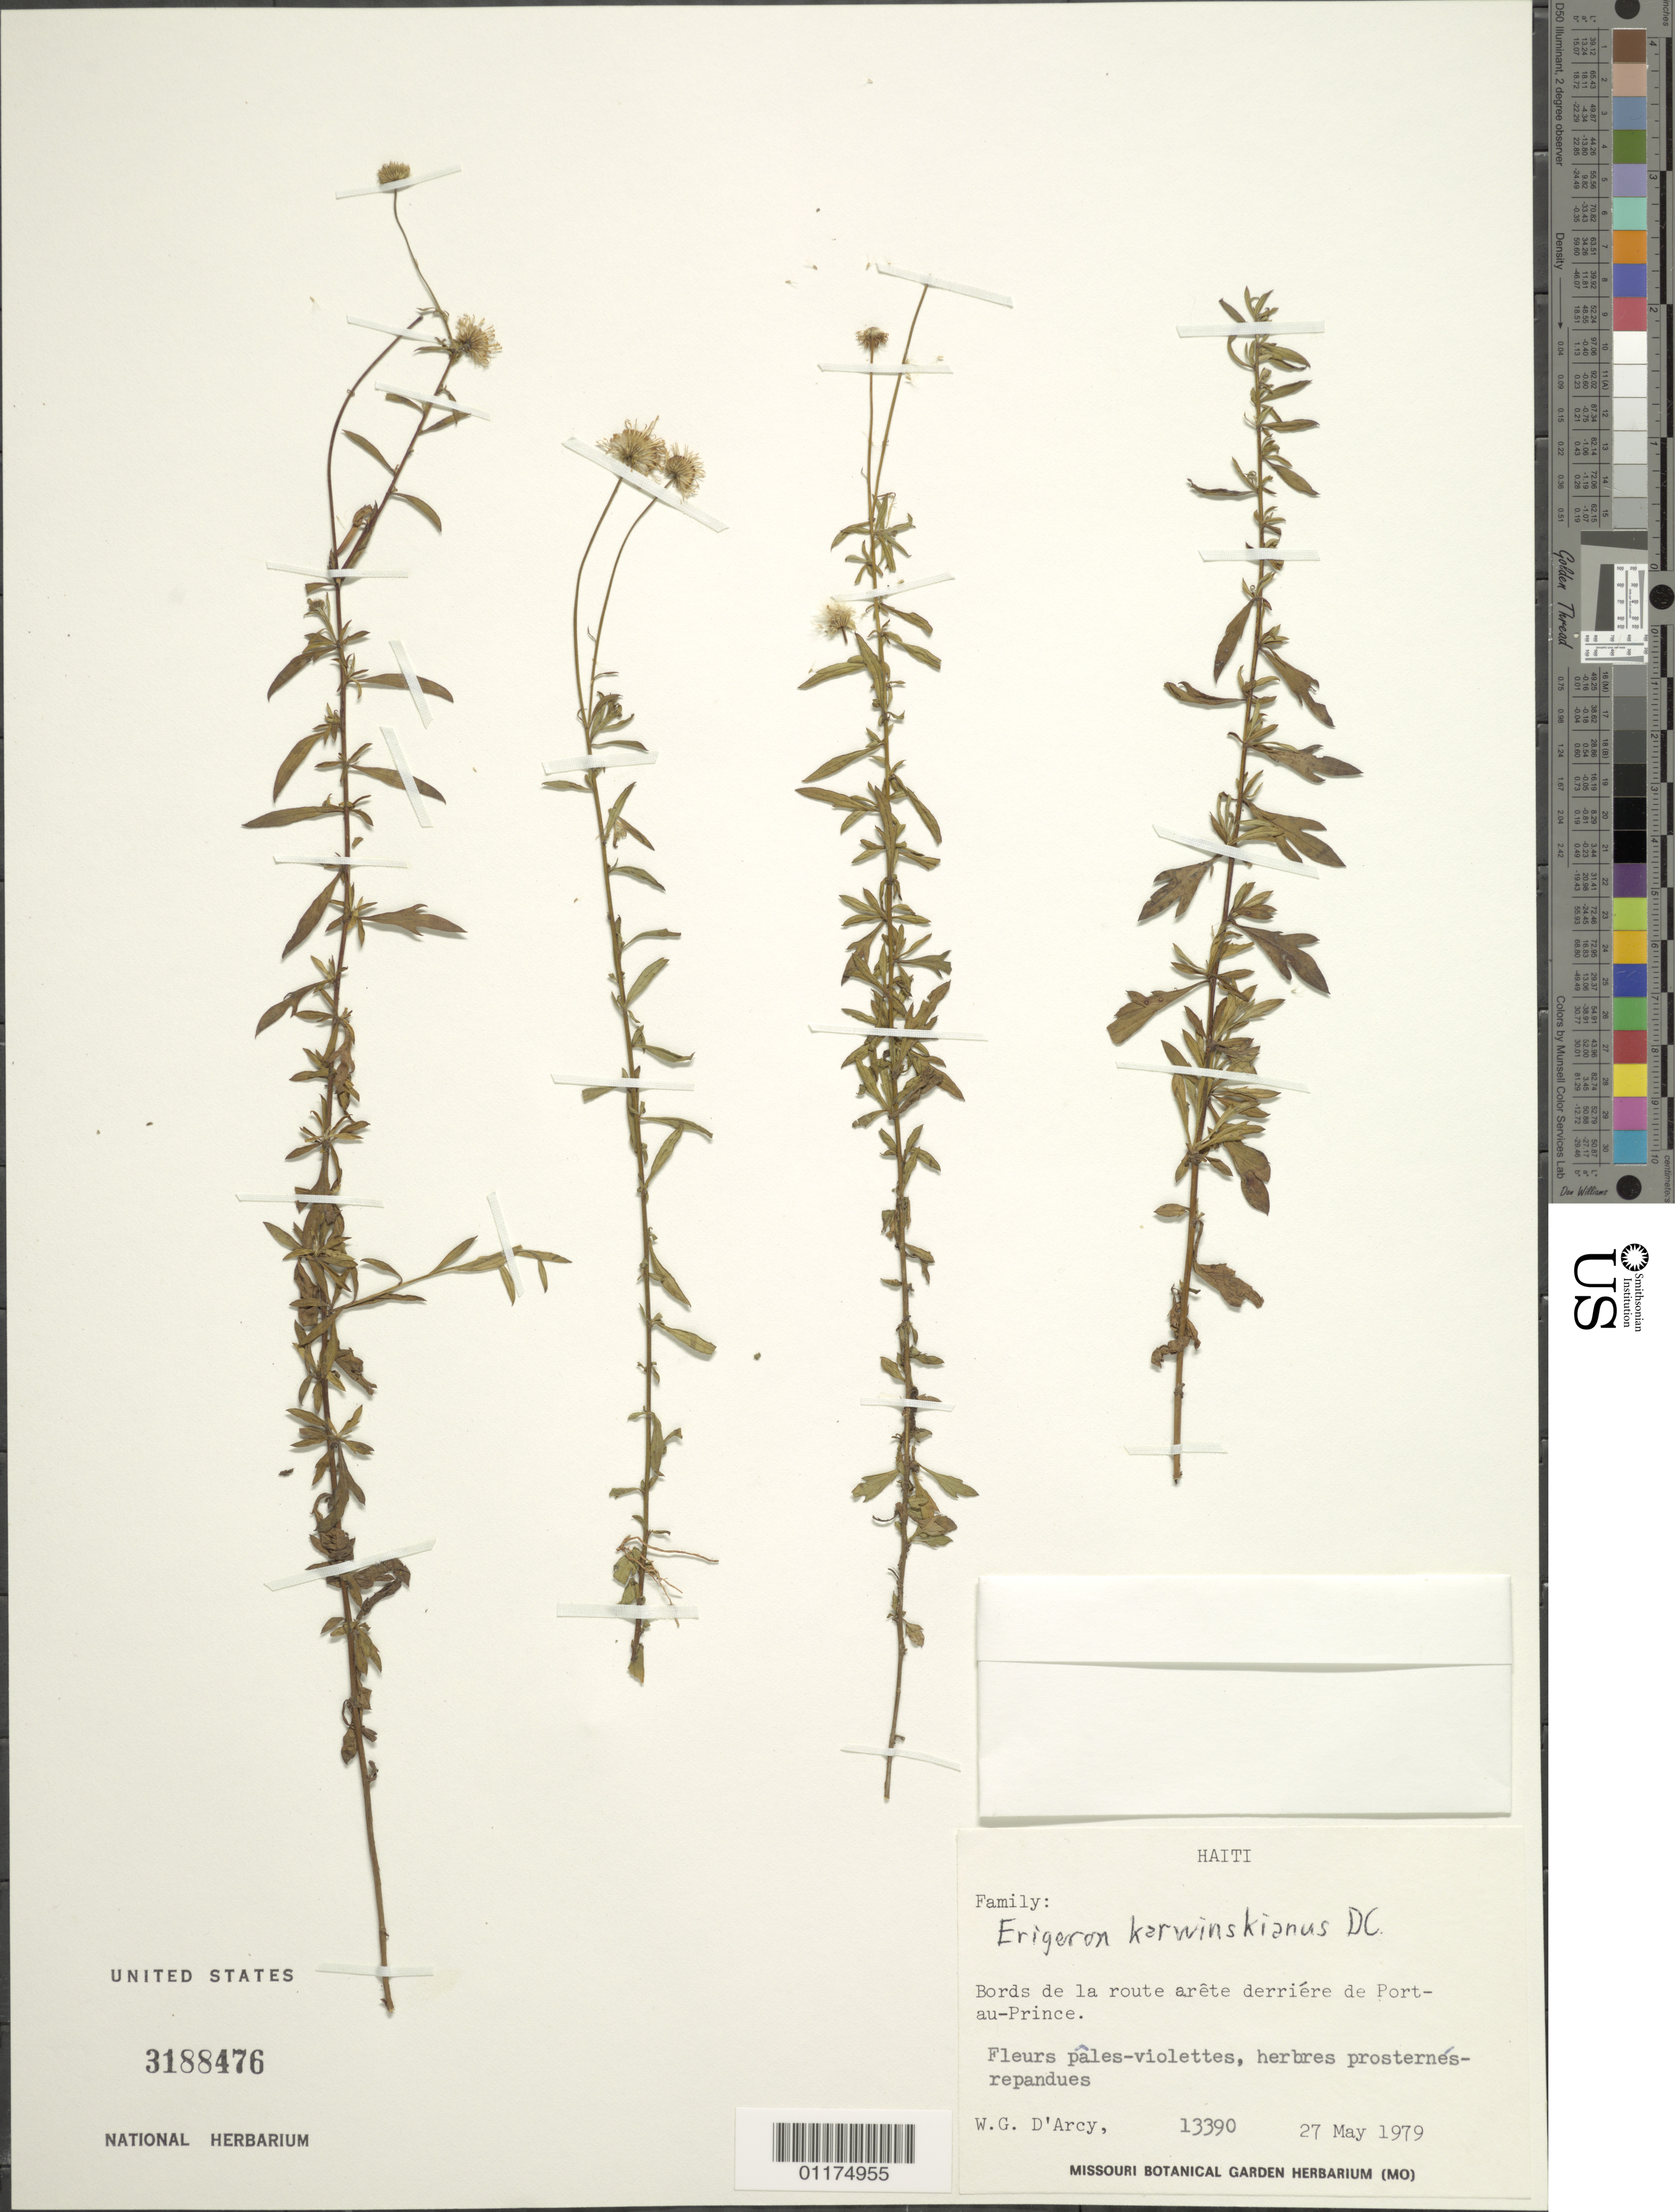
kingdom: Plantae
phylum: Tracheophyta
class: Magnoliopsida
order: Asterales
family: Asteraceae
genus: Erigeron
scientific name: Erigeron karvinskianus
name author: DC.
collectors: W. G. D'Arcy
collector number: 13390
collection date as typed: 27 May 1979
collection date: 1979-05-27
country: Haiti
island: Hispaniola I.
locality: Bords de la route arete derriere de Port au Prince.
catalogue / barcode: US 3188476